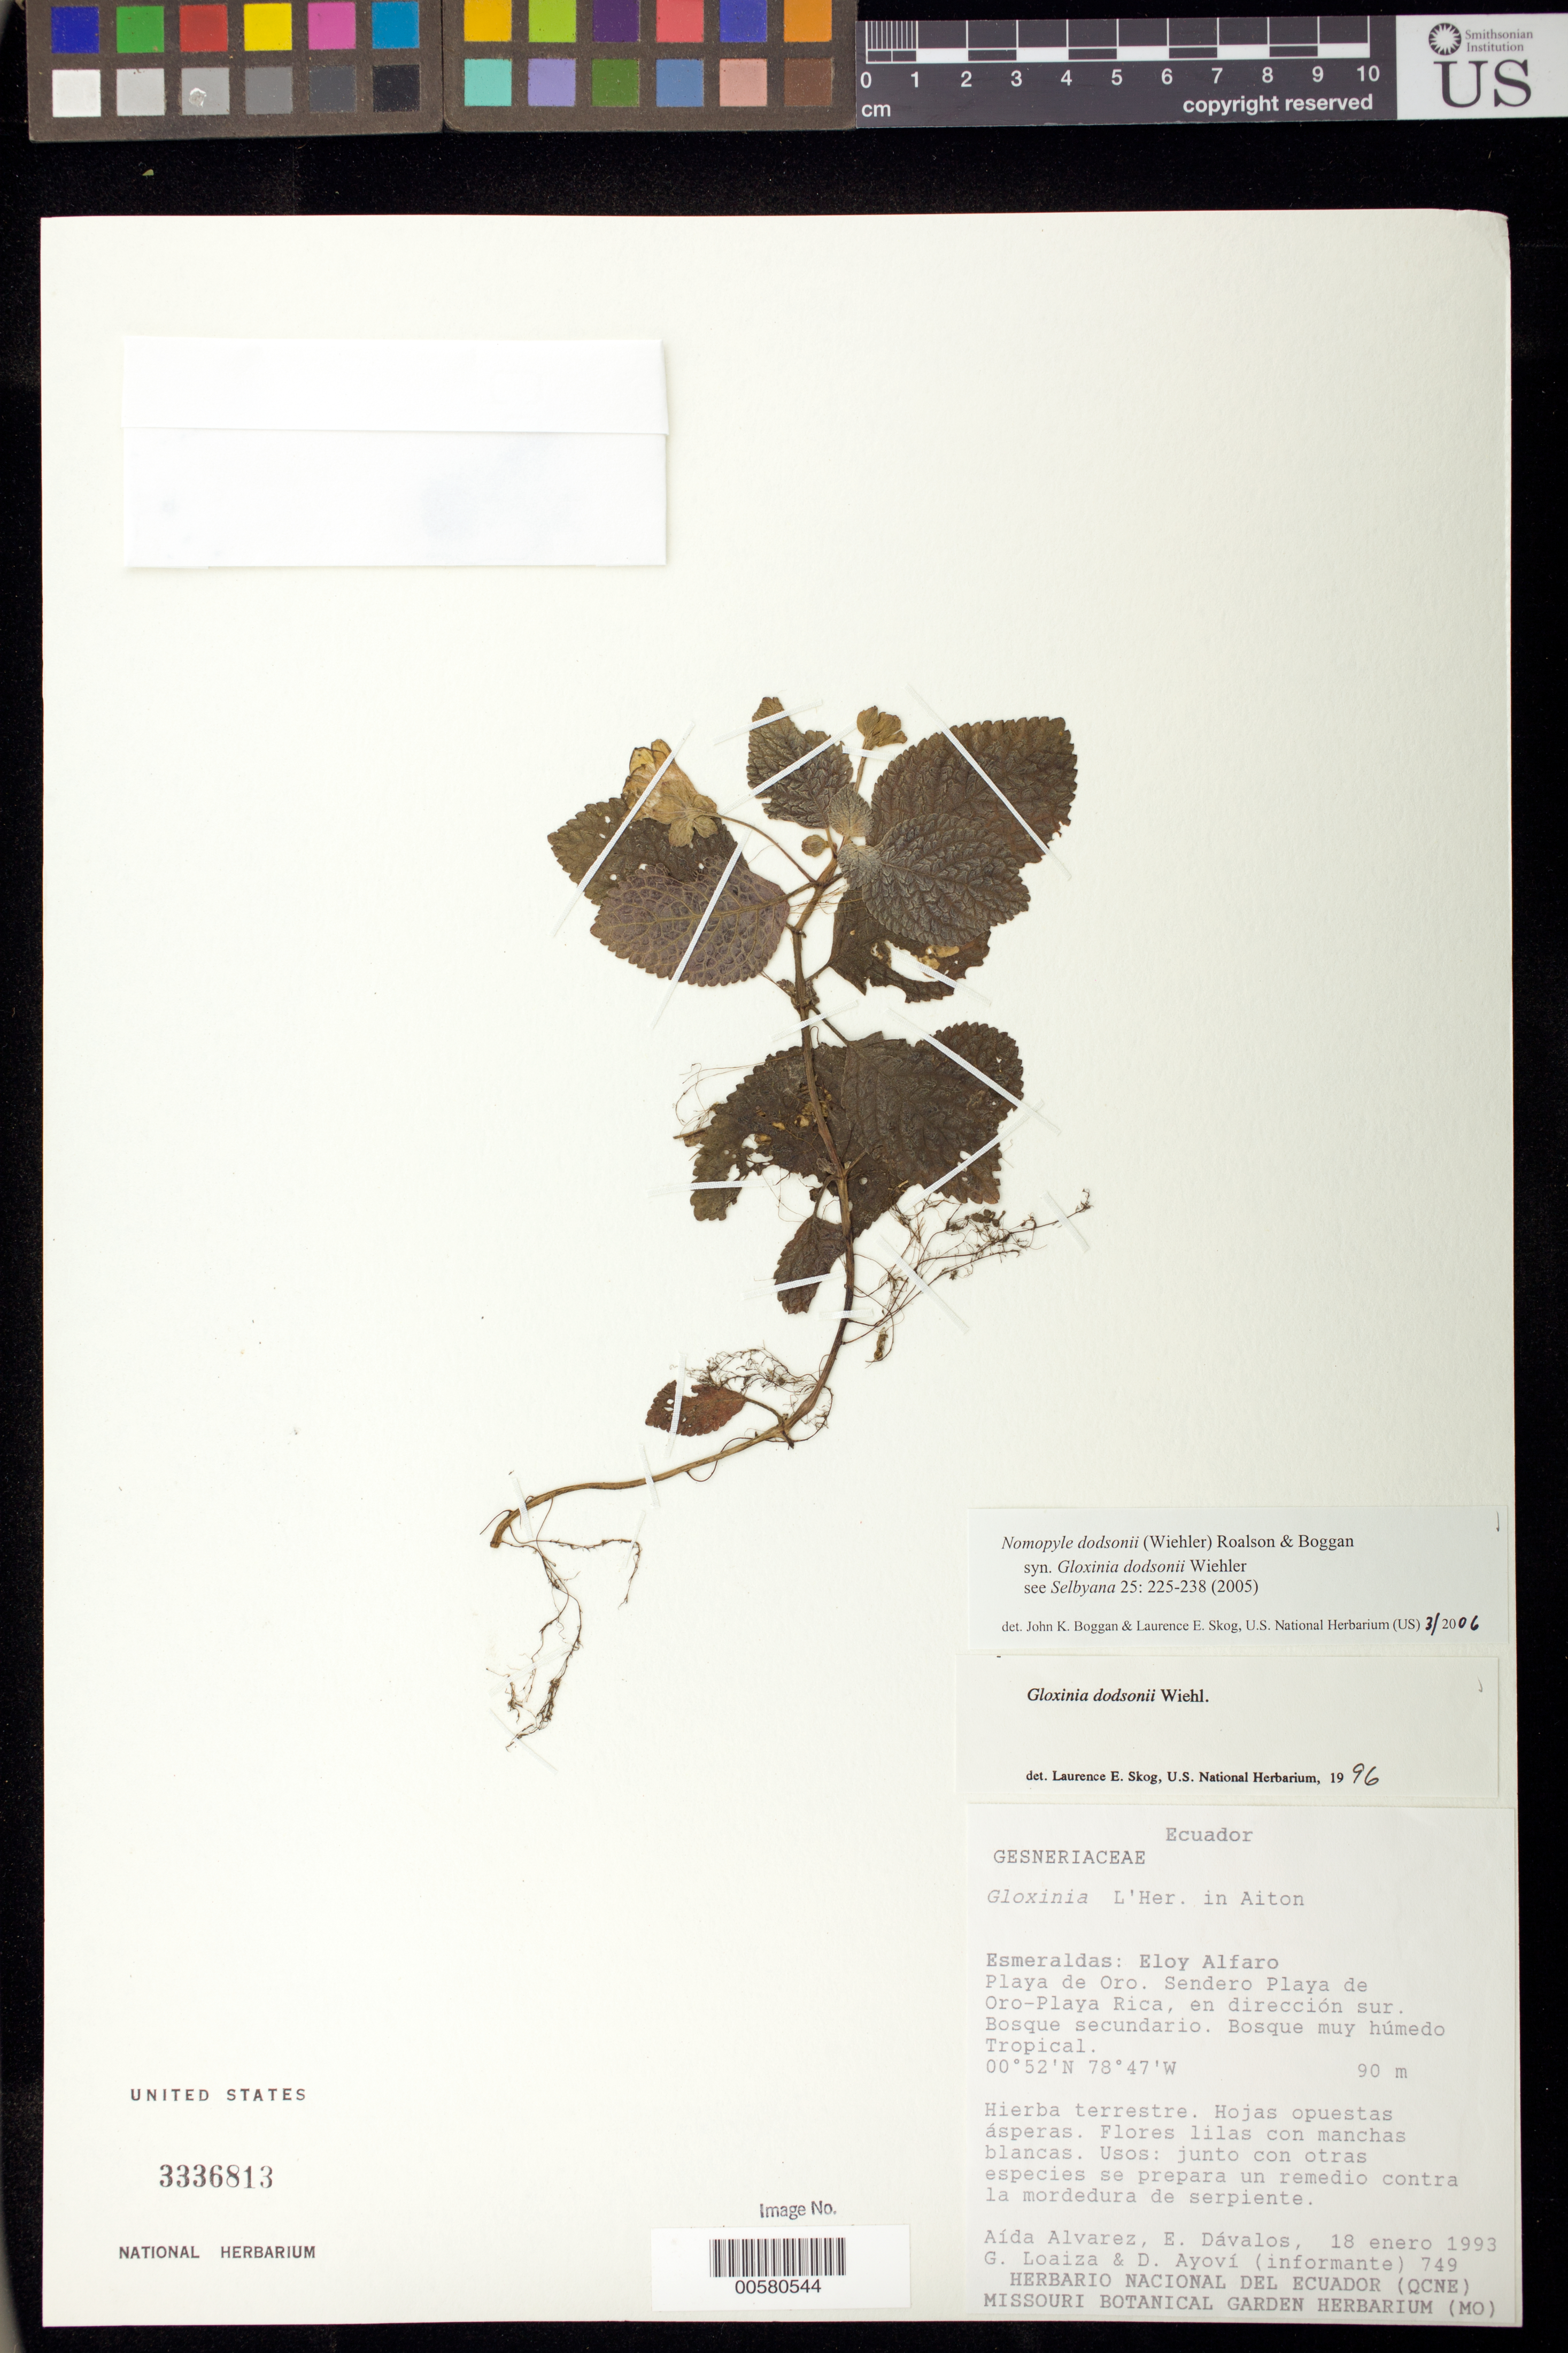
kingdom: Plantae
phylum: Tracheophyta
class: Magnoliopsida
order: Lamiales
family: Gesneriaceae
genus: Nomopyle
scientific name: Nomopyle dodsonii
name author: (Wiehler) Roalson & Boggan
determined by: Boggan, J. K.; Skog, L. E.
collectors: A. Alvarez, E. Dávalos, G. Loaiza & D. Ayoví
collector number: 749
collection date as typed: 18 Jan 1993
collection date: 1993-01-18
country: Ecuador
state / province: Esmeraldas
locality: Eloy Alfaro: Playa de Oro, Sendero Playa de Oro-Playa Rica, en dirección sur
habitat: Bosque secundario; bosque muy húmedo tropical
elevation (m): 90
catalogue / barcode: US 3336813